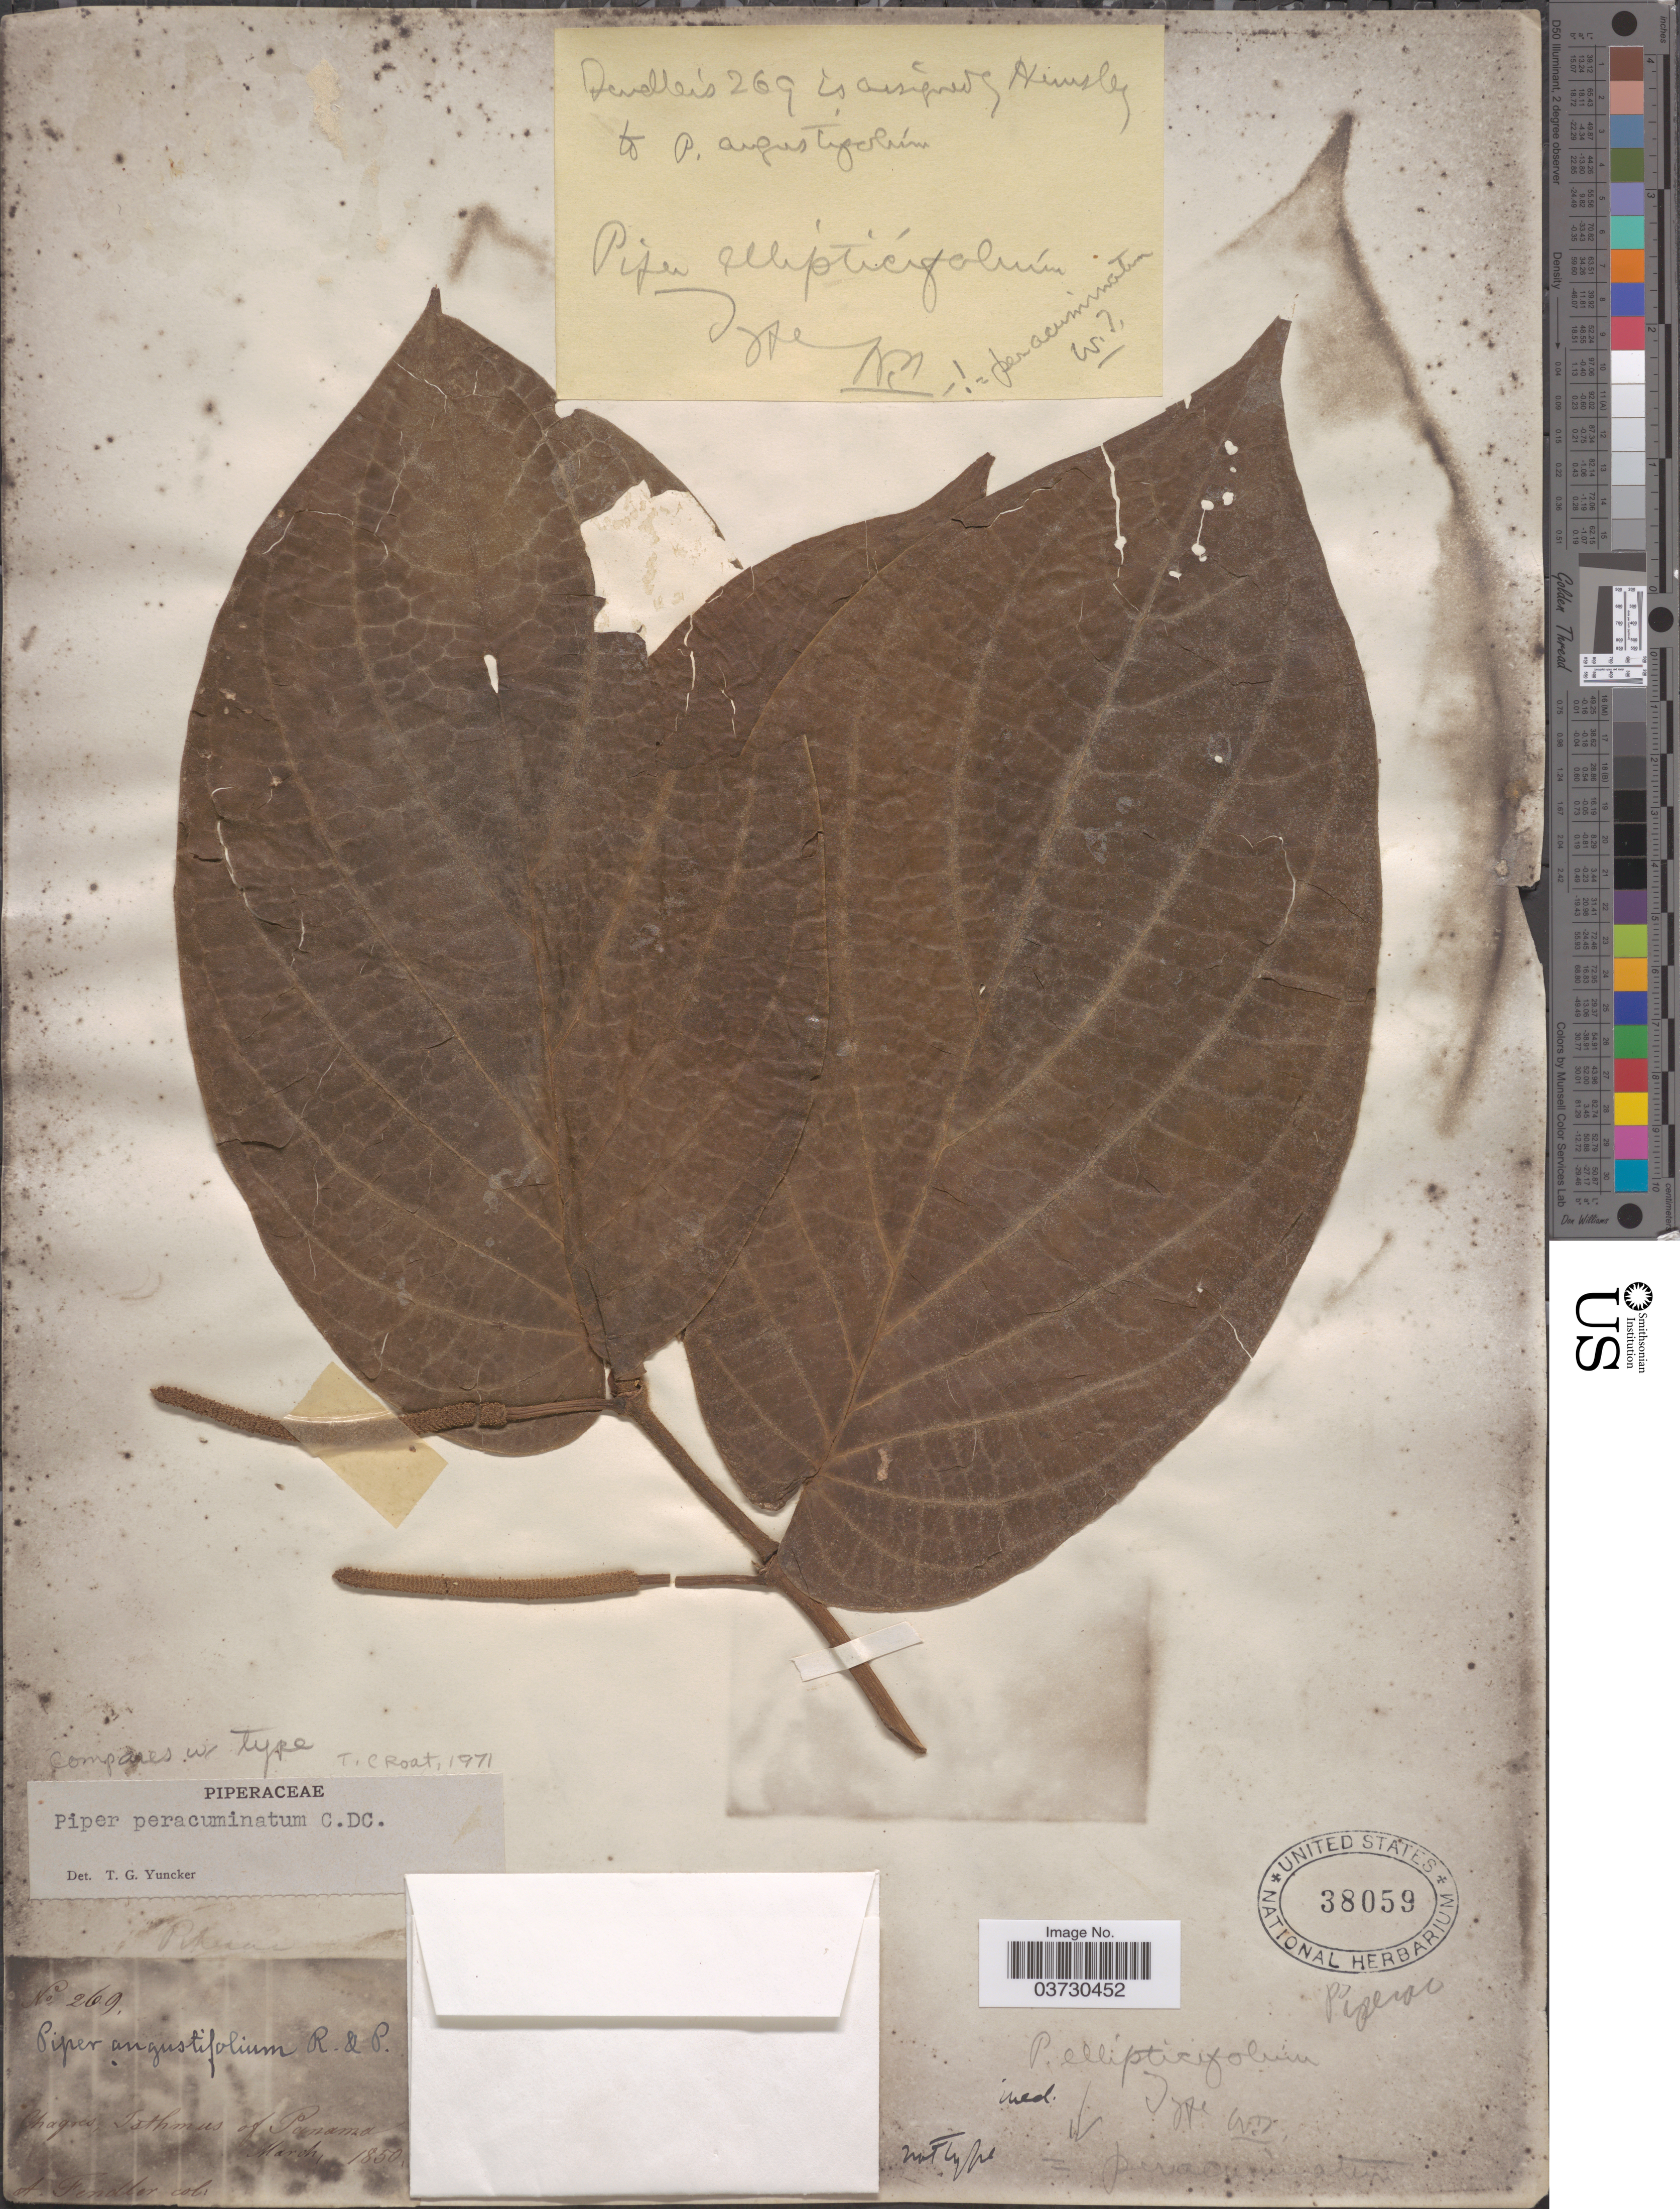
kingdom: Plantae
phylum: Tracheophyta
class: Magnoliopsida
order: Piperales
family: Piperaceae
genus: Piper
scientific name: Piper peracuminatum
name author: C. DC.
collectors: A. Fendler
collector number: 269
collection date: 1850-03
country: Panama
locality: Chagres, Isthmus of Panama.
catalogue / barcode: US 38059